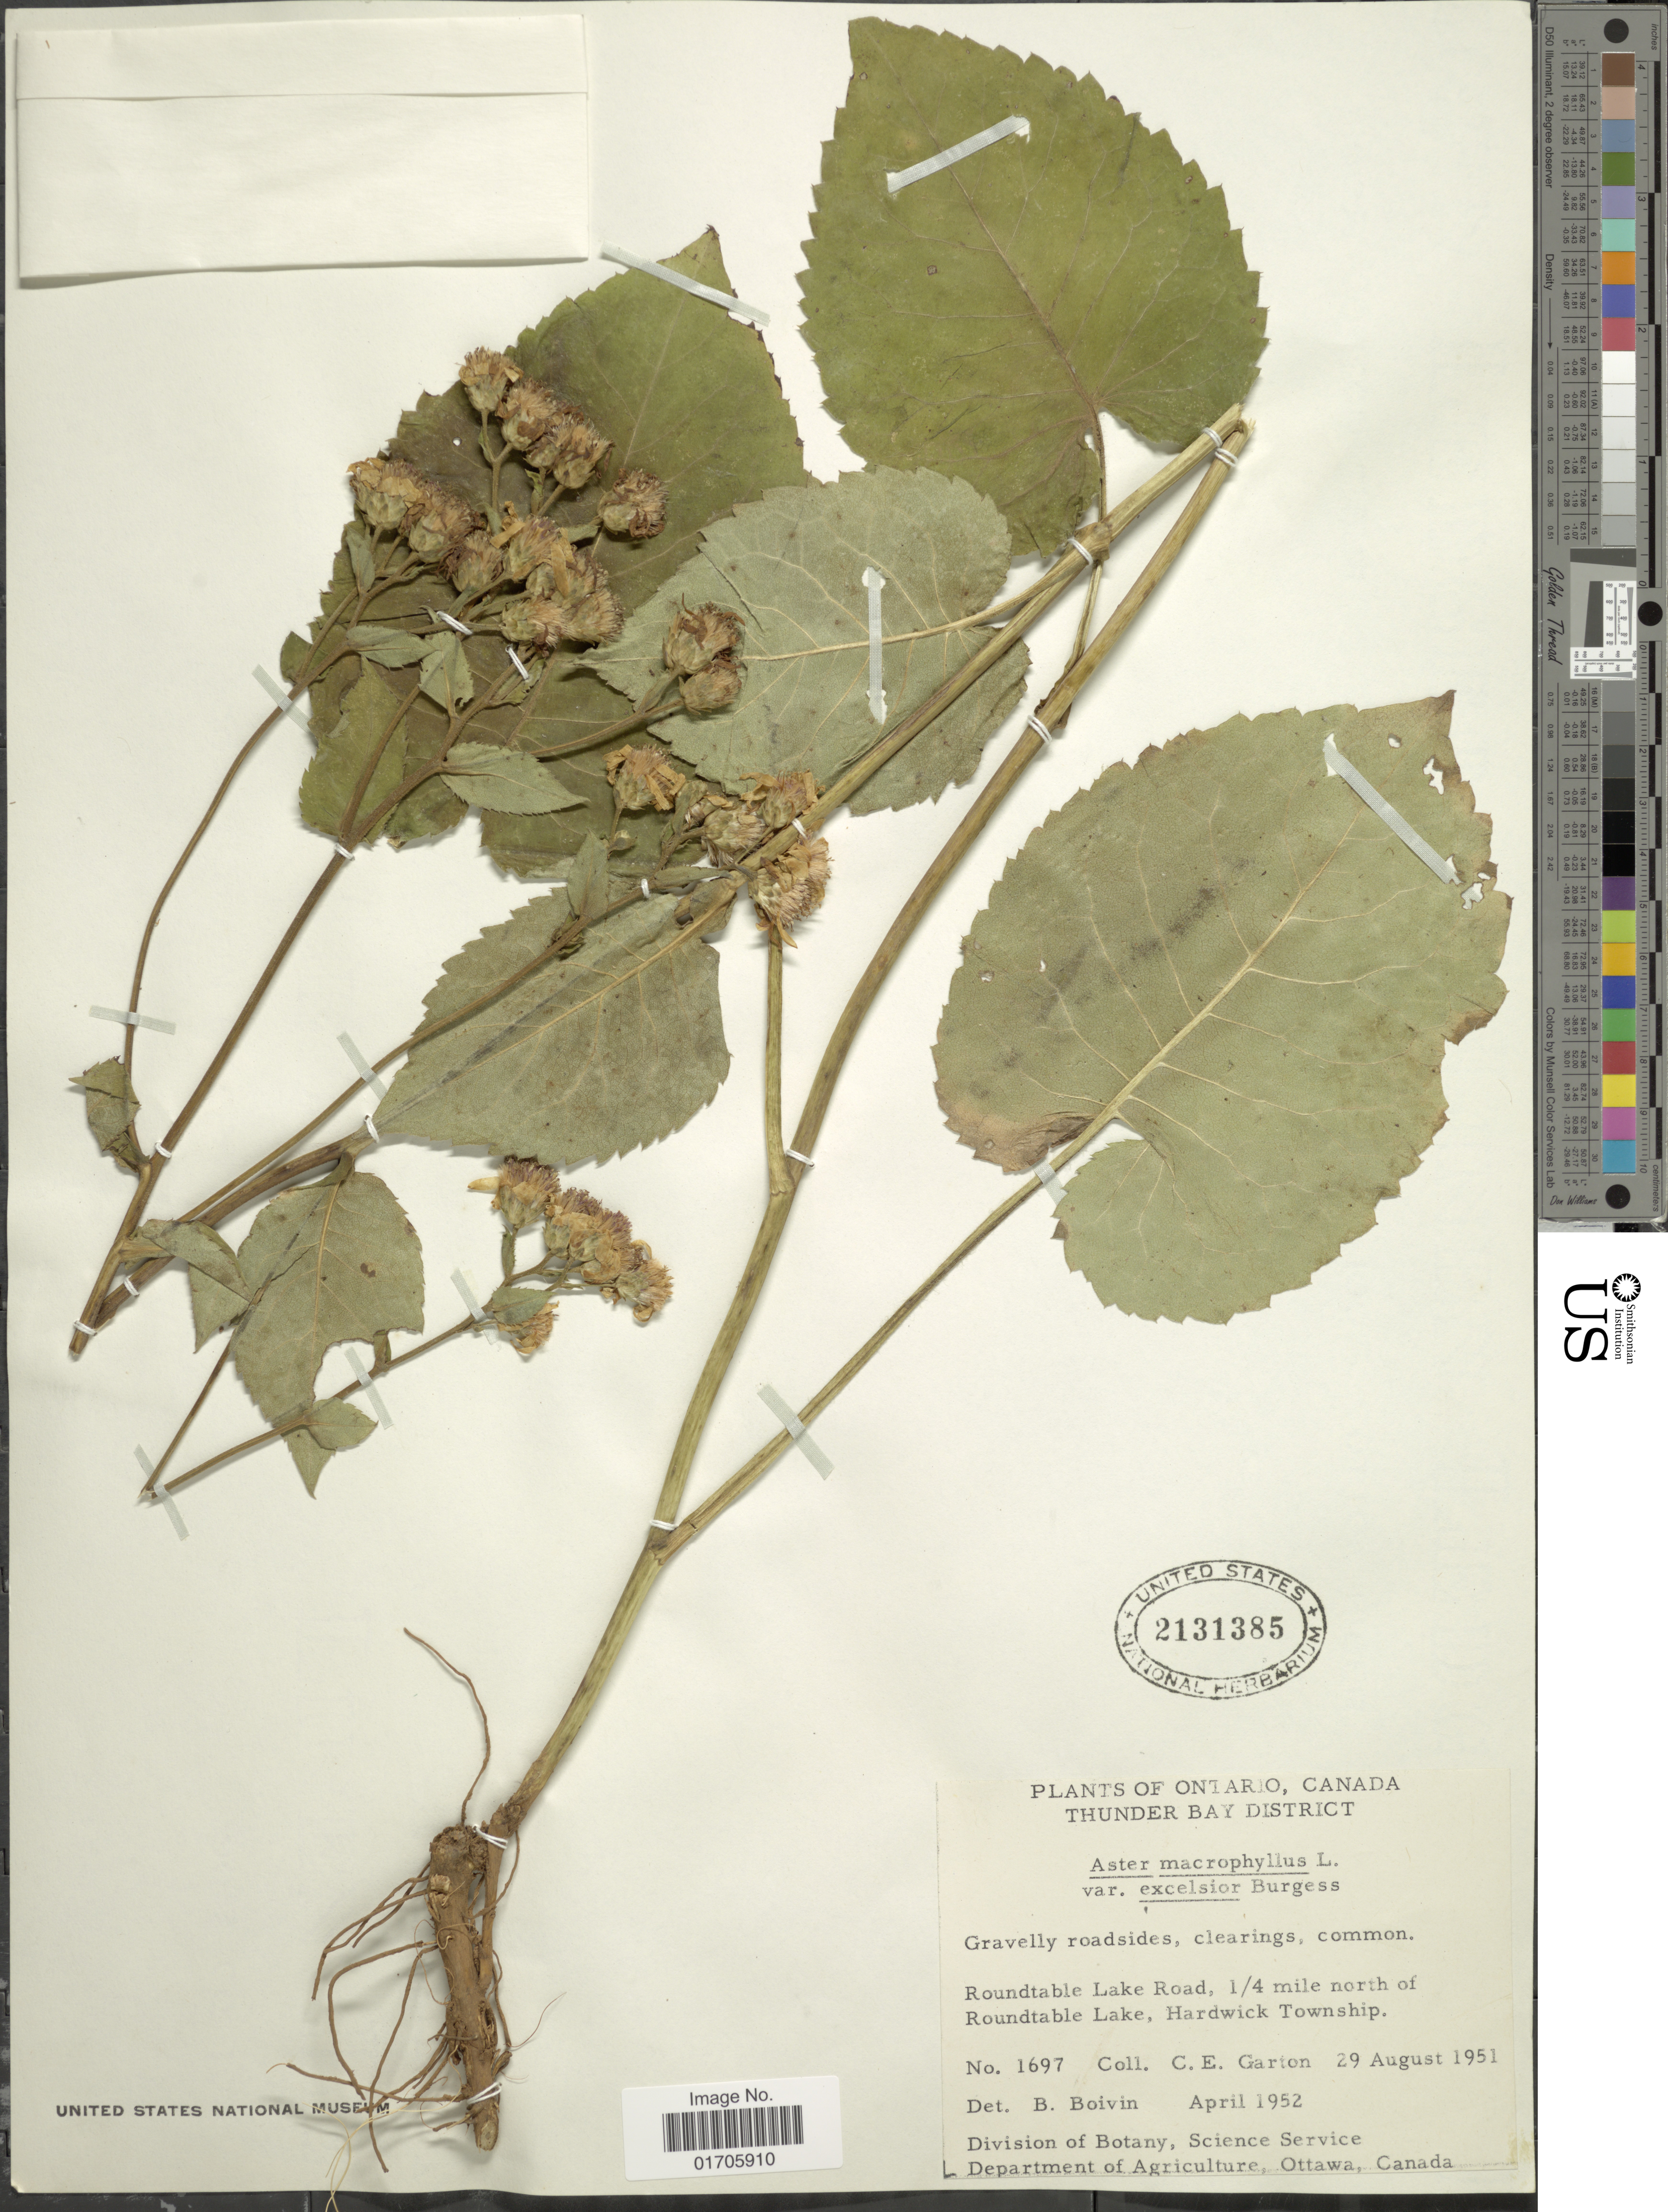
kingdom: Plantae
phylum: Tracheophyta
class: Magnoliopsida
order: Asterales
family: Asteraceae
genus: Eurybia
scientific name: Eurybia macrophylla var. ianthina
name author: (E.S. Burgess) G. Wilh. & Rericha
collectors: C. E. Garton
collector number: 1697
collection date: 1951-08-29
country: Canada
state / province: Ontario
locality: Ontario, Canada. Thunder Bay District. Roundtable Lake Road, 1/4 mile north of Roundtable Lake, Hardwick Township.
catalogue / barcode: US 2131385